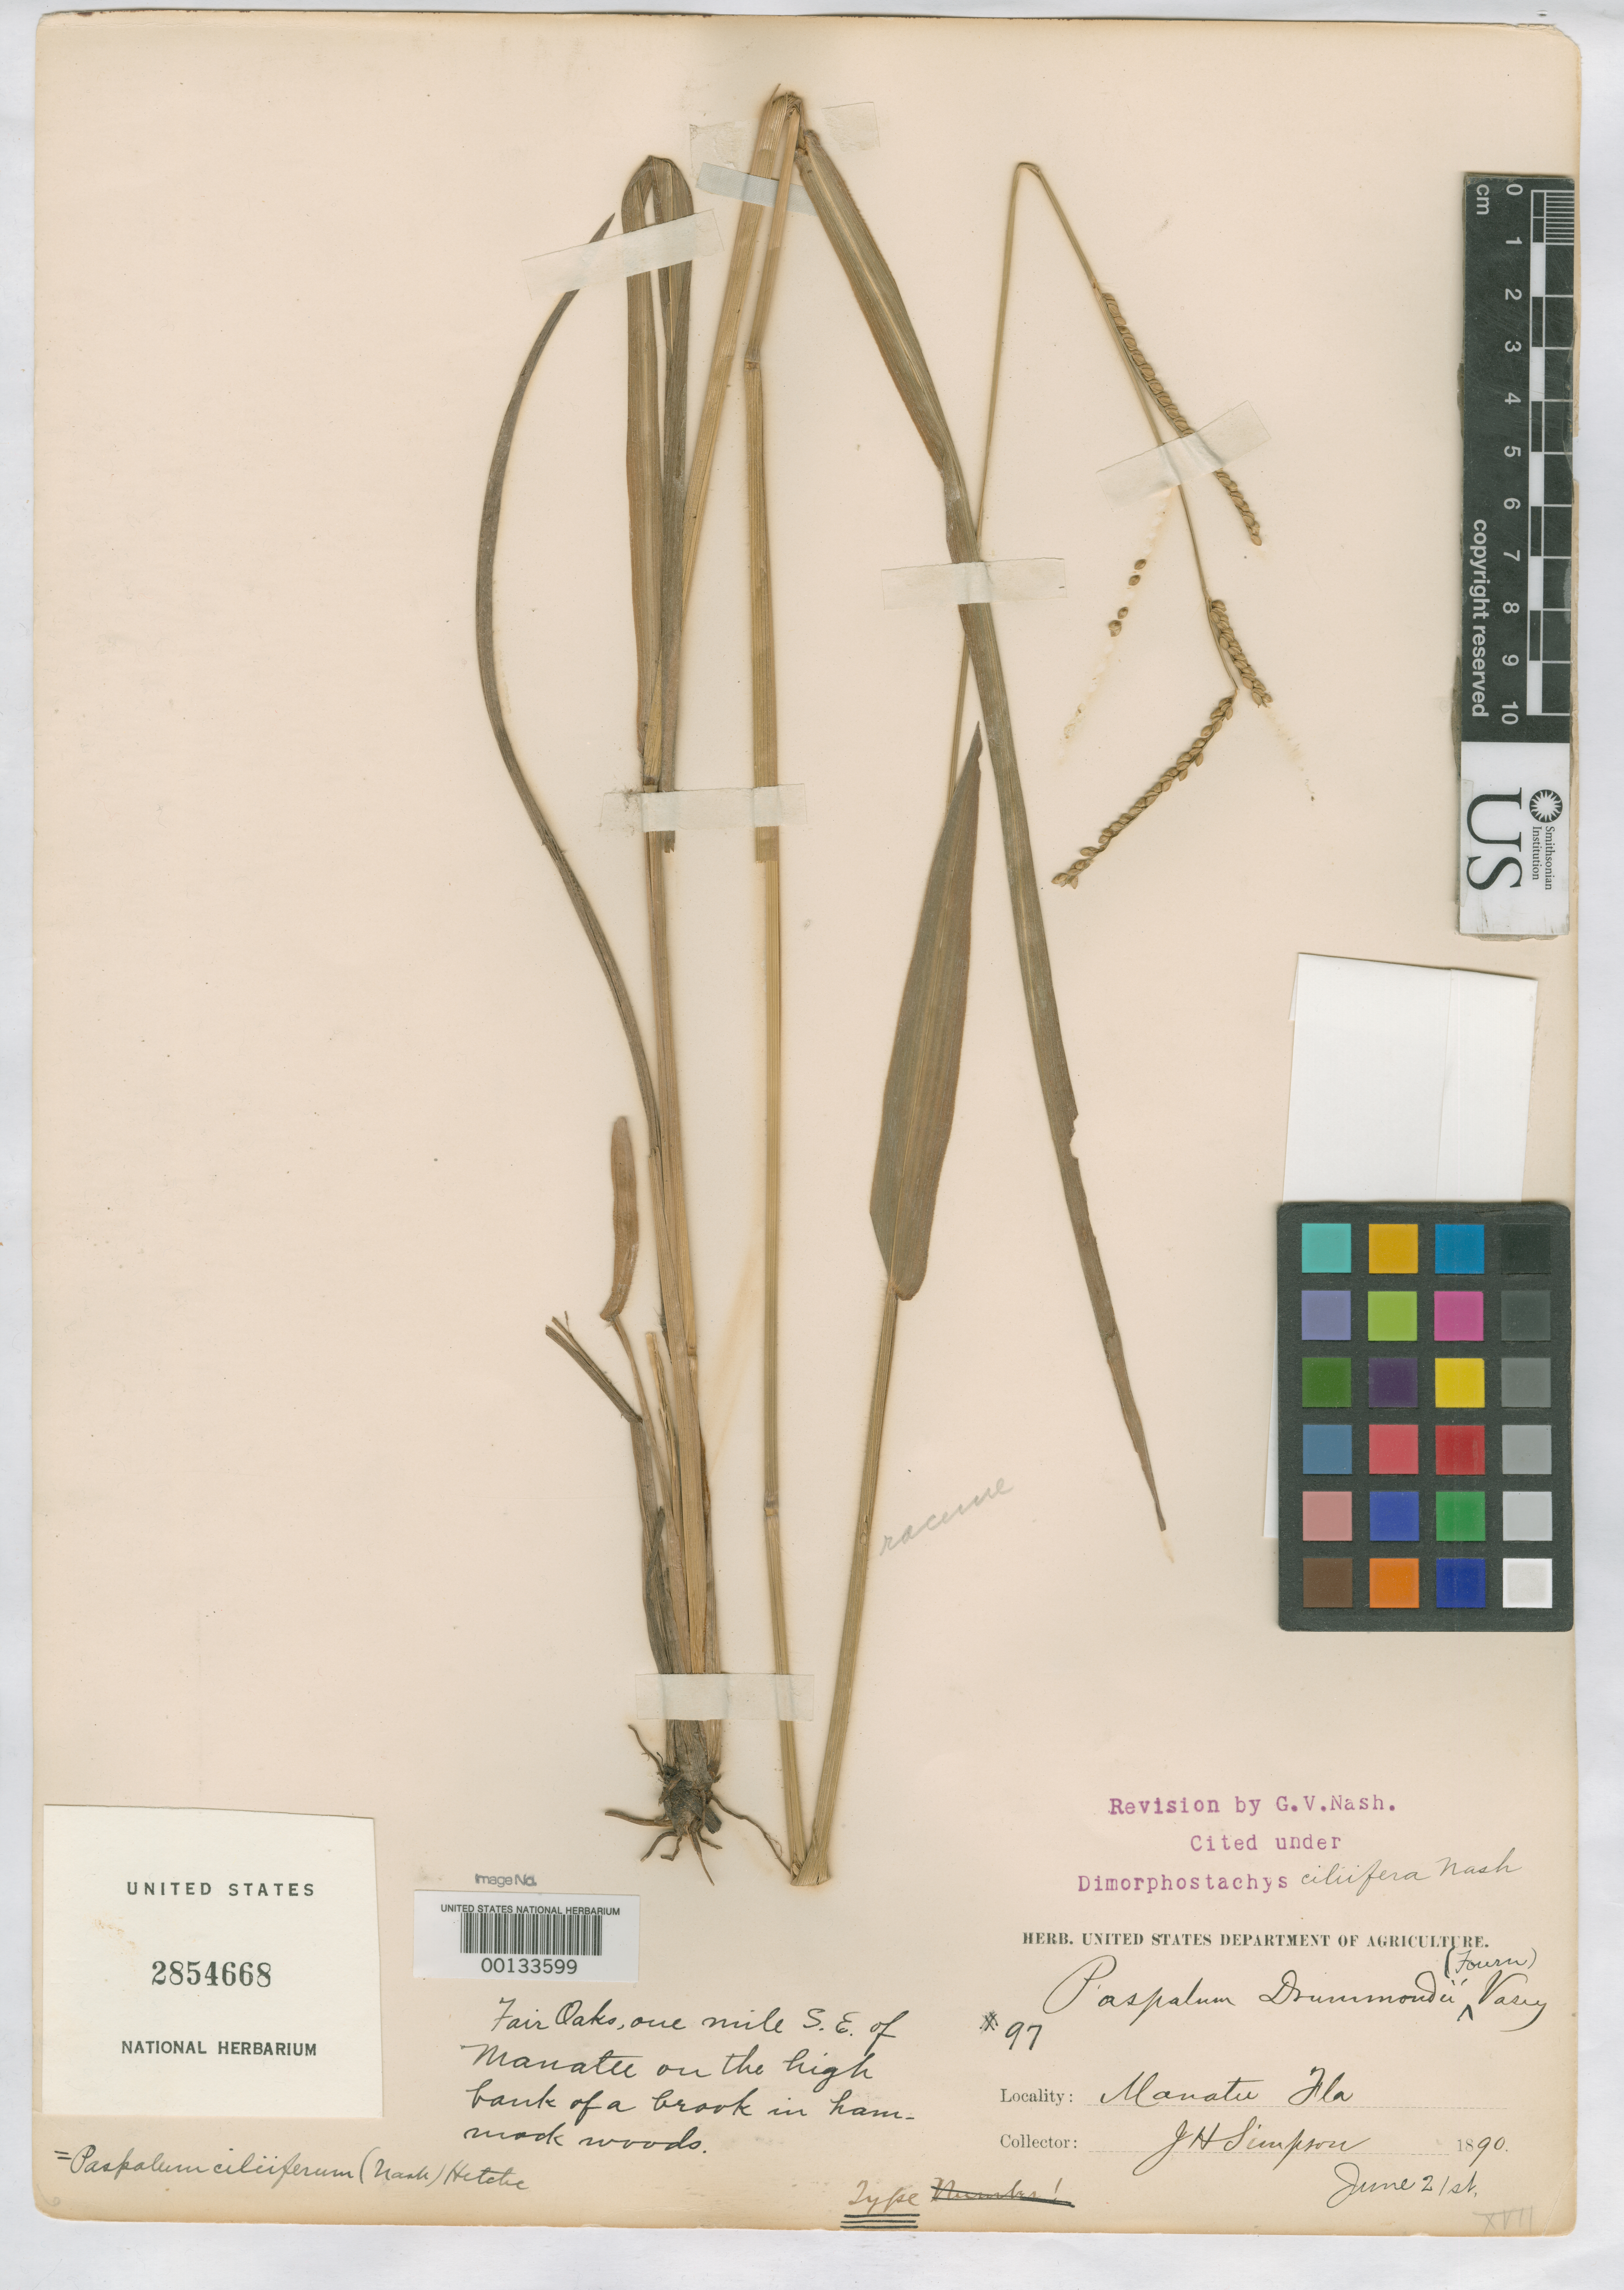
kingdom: Plantae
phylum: Tracheophyta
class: Liliopsida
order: Poales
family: Poaceae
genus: Dimorphostachys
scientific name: Dimorphostachys ciliifera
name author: Nash in Small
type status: Holotype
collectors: J. H. Simpson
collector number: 97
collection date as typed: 21 Jun 1890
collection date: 1890-06-21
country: United States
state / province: Florida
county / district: Manatee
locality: Fair Oaks, 1 mile S.E. of Manatee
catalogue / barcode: US 2854668